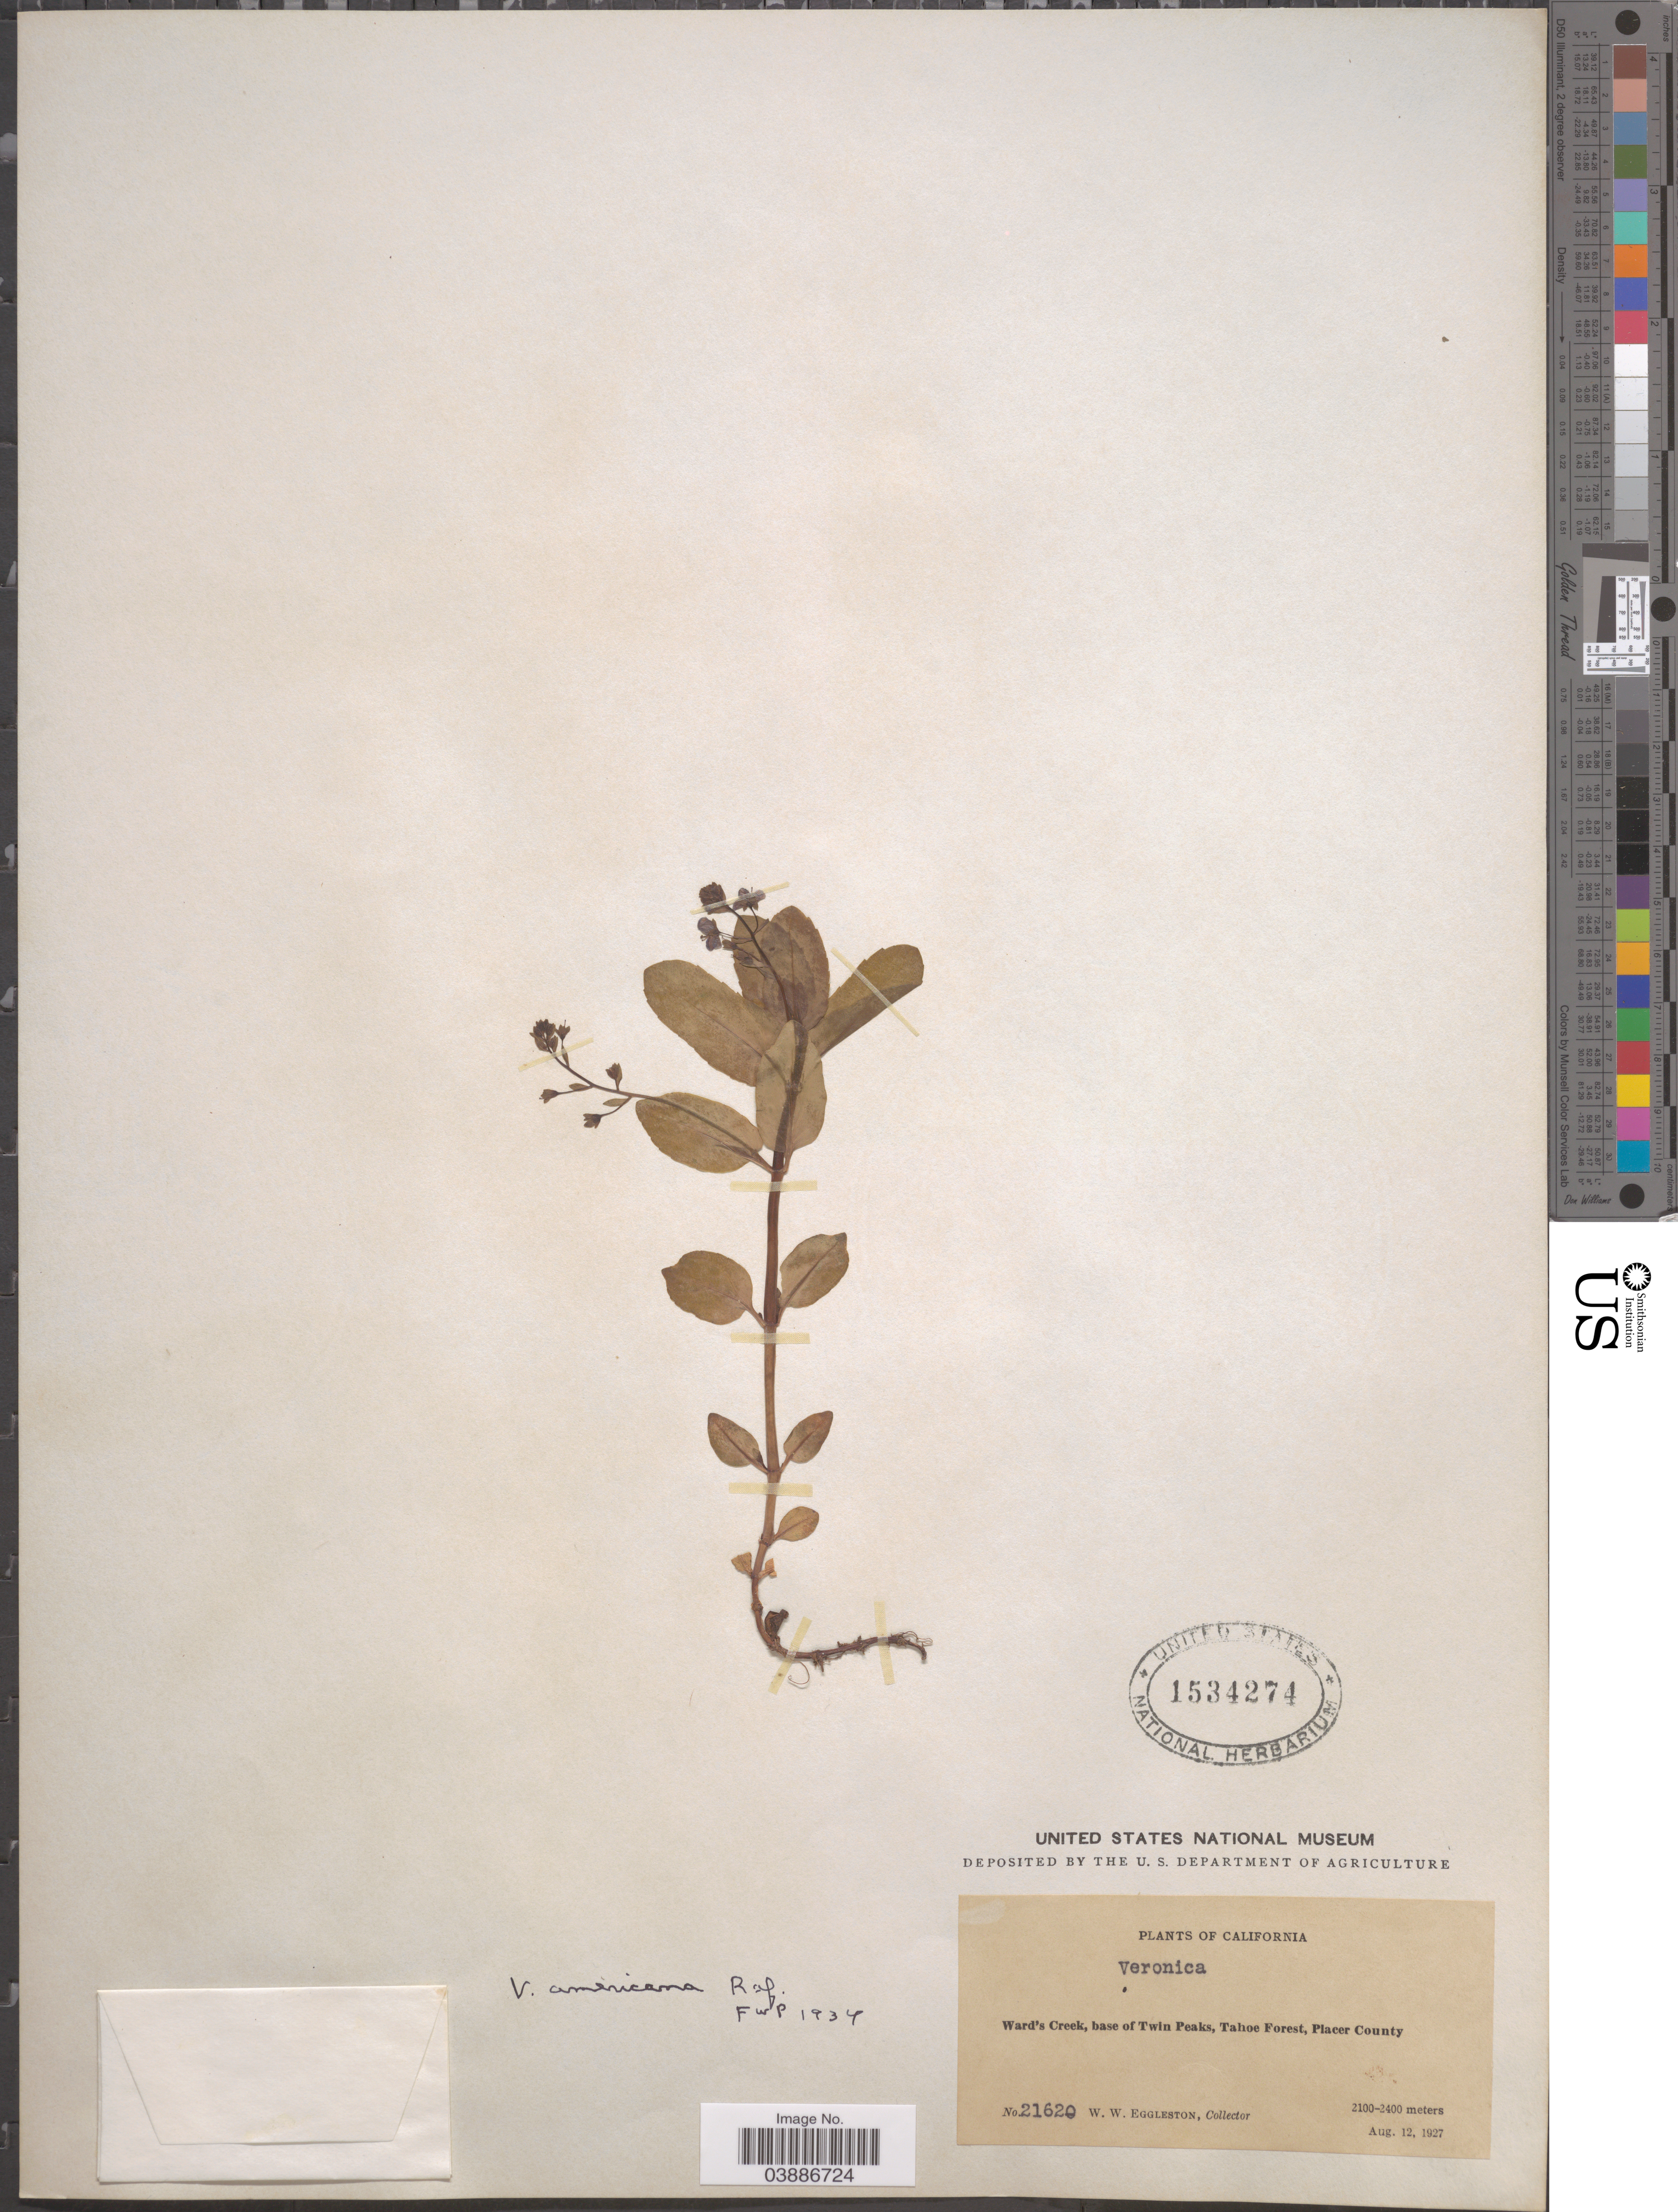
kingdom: Plantae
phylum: Tracheophyta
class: Magnoliopsida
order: Lamiales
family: Plantaginaceae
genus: Veronica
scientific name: Veronica americana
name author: Schwein. ex Benth.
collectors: W. W. Eggleston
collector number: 21620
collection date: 1927-08-12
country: United States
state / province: California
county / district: Placer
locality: Ward's Creek, base of Twin Peaks, Tahoe Forest, Placer County.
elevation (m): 2100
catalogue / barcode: US 1534274